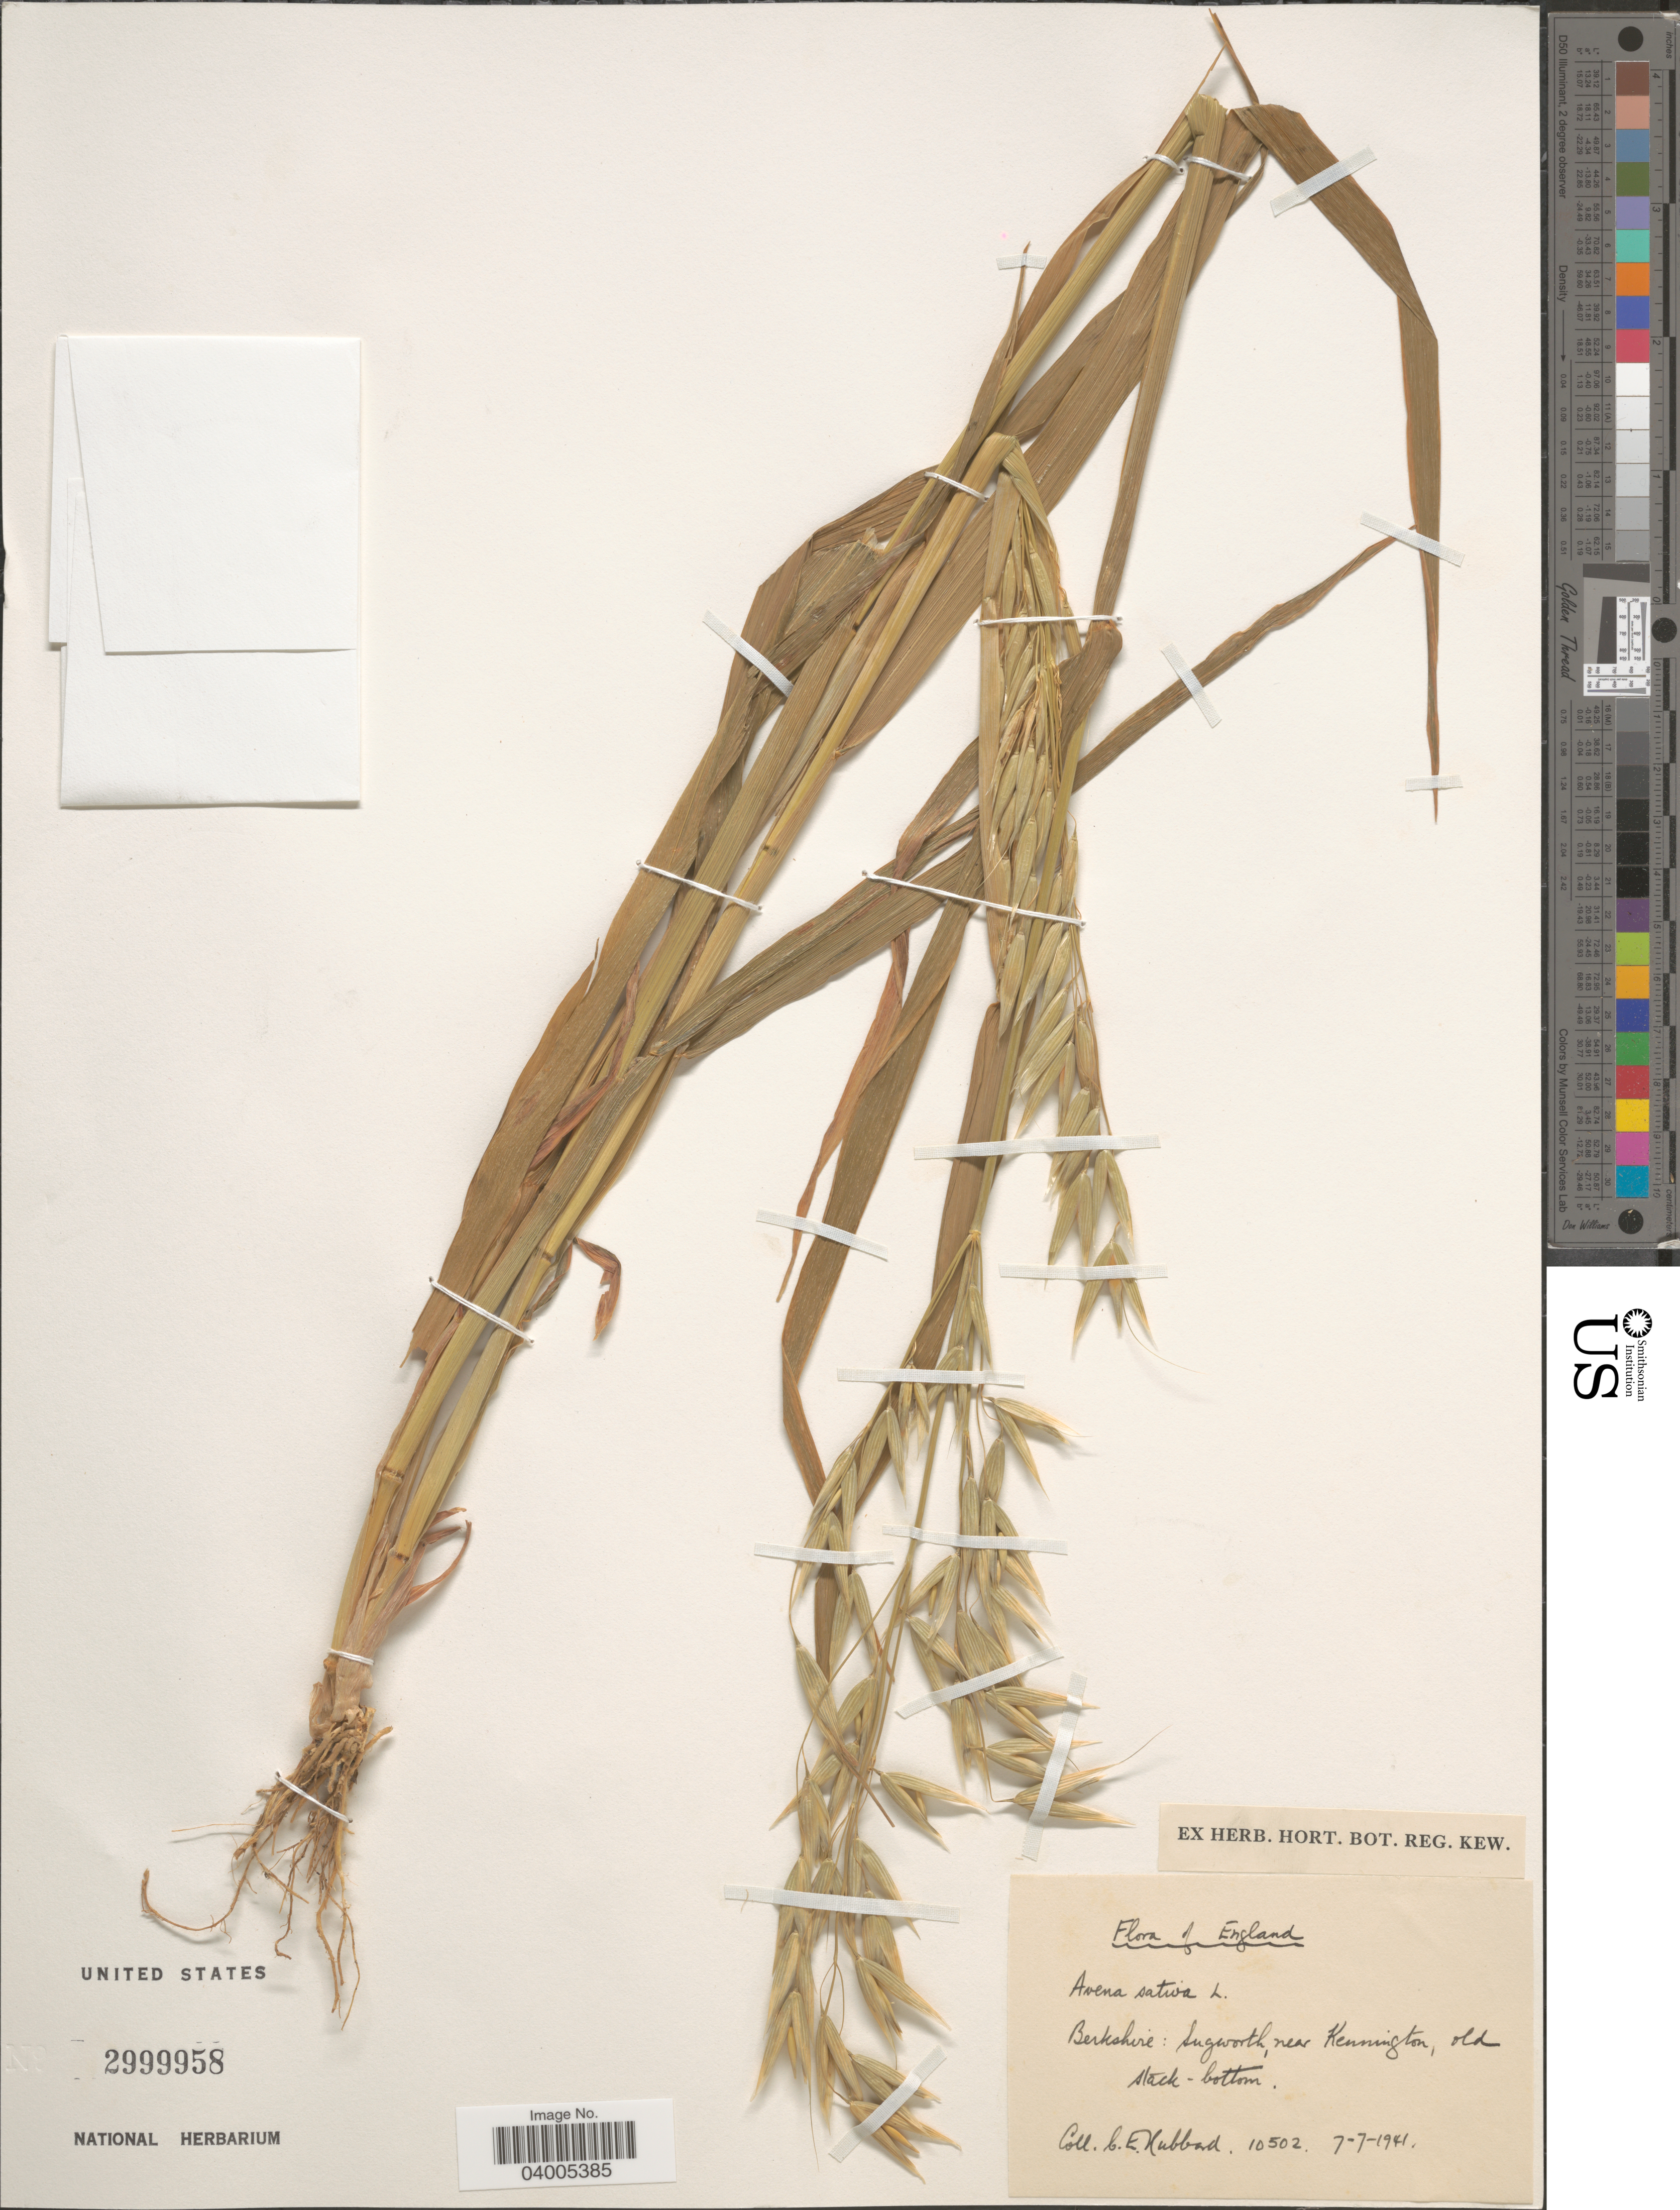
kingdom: Plantae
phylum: Tracheophyta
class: Liliopsida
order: Poales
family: Poaceae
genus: Avena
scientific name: Avena sativa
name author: L.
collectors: C. E. Hubbard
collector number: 10502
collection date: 1941-07-07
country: United Kingdom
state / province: England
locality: Berkshire: Sugworth, near Kennington, old stack-bottom.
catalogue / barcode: US 2999958